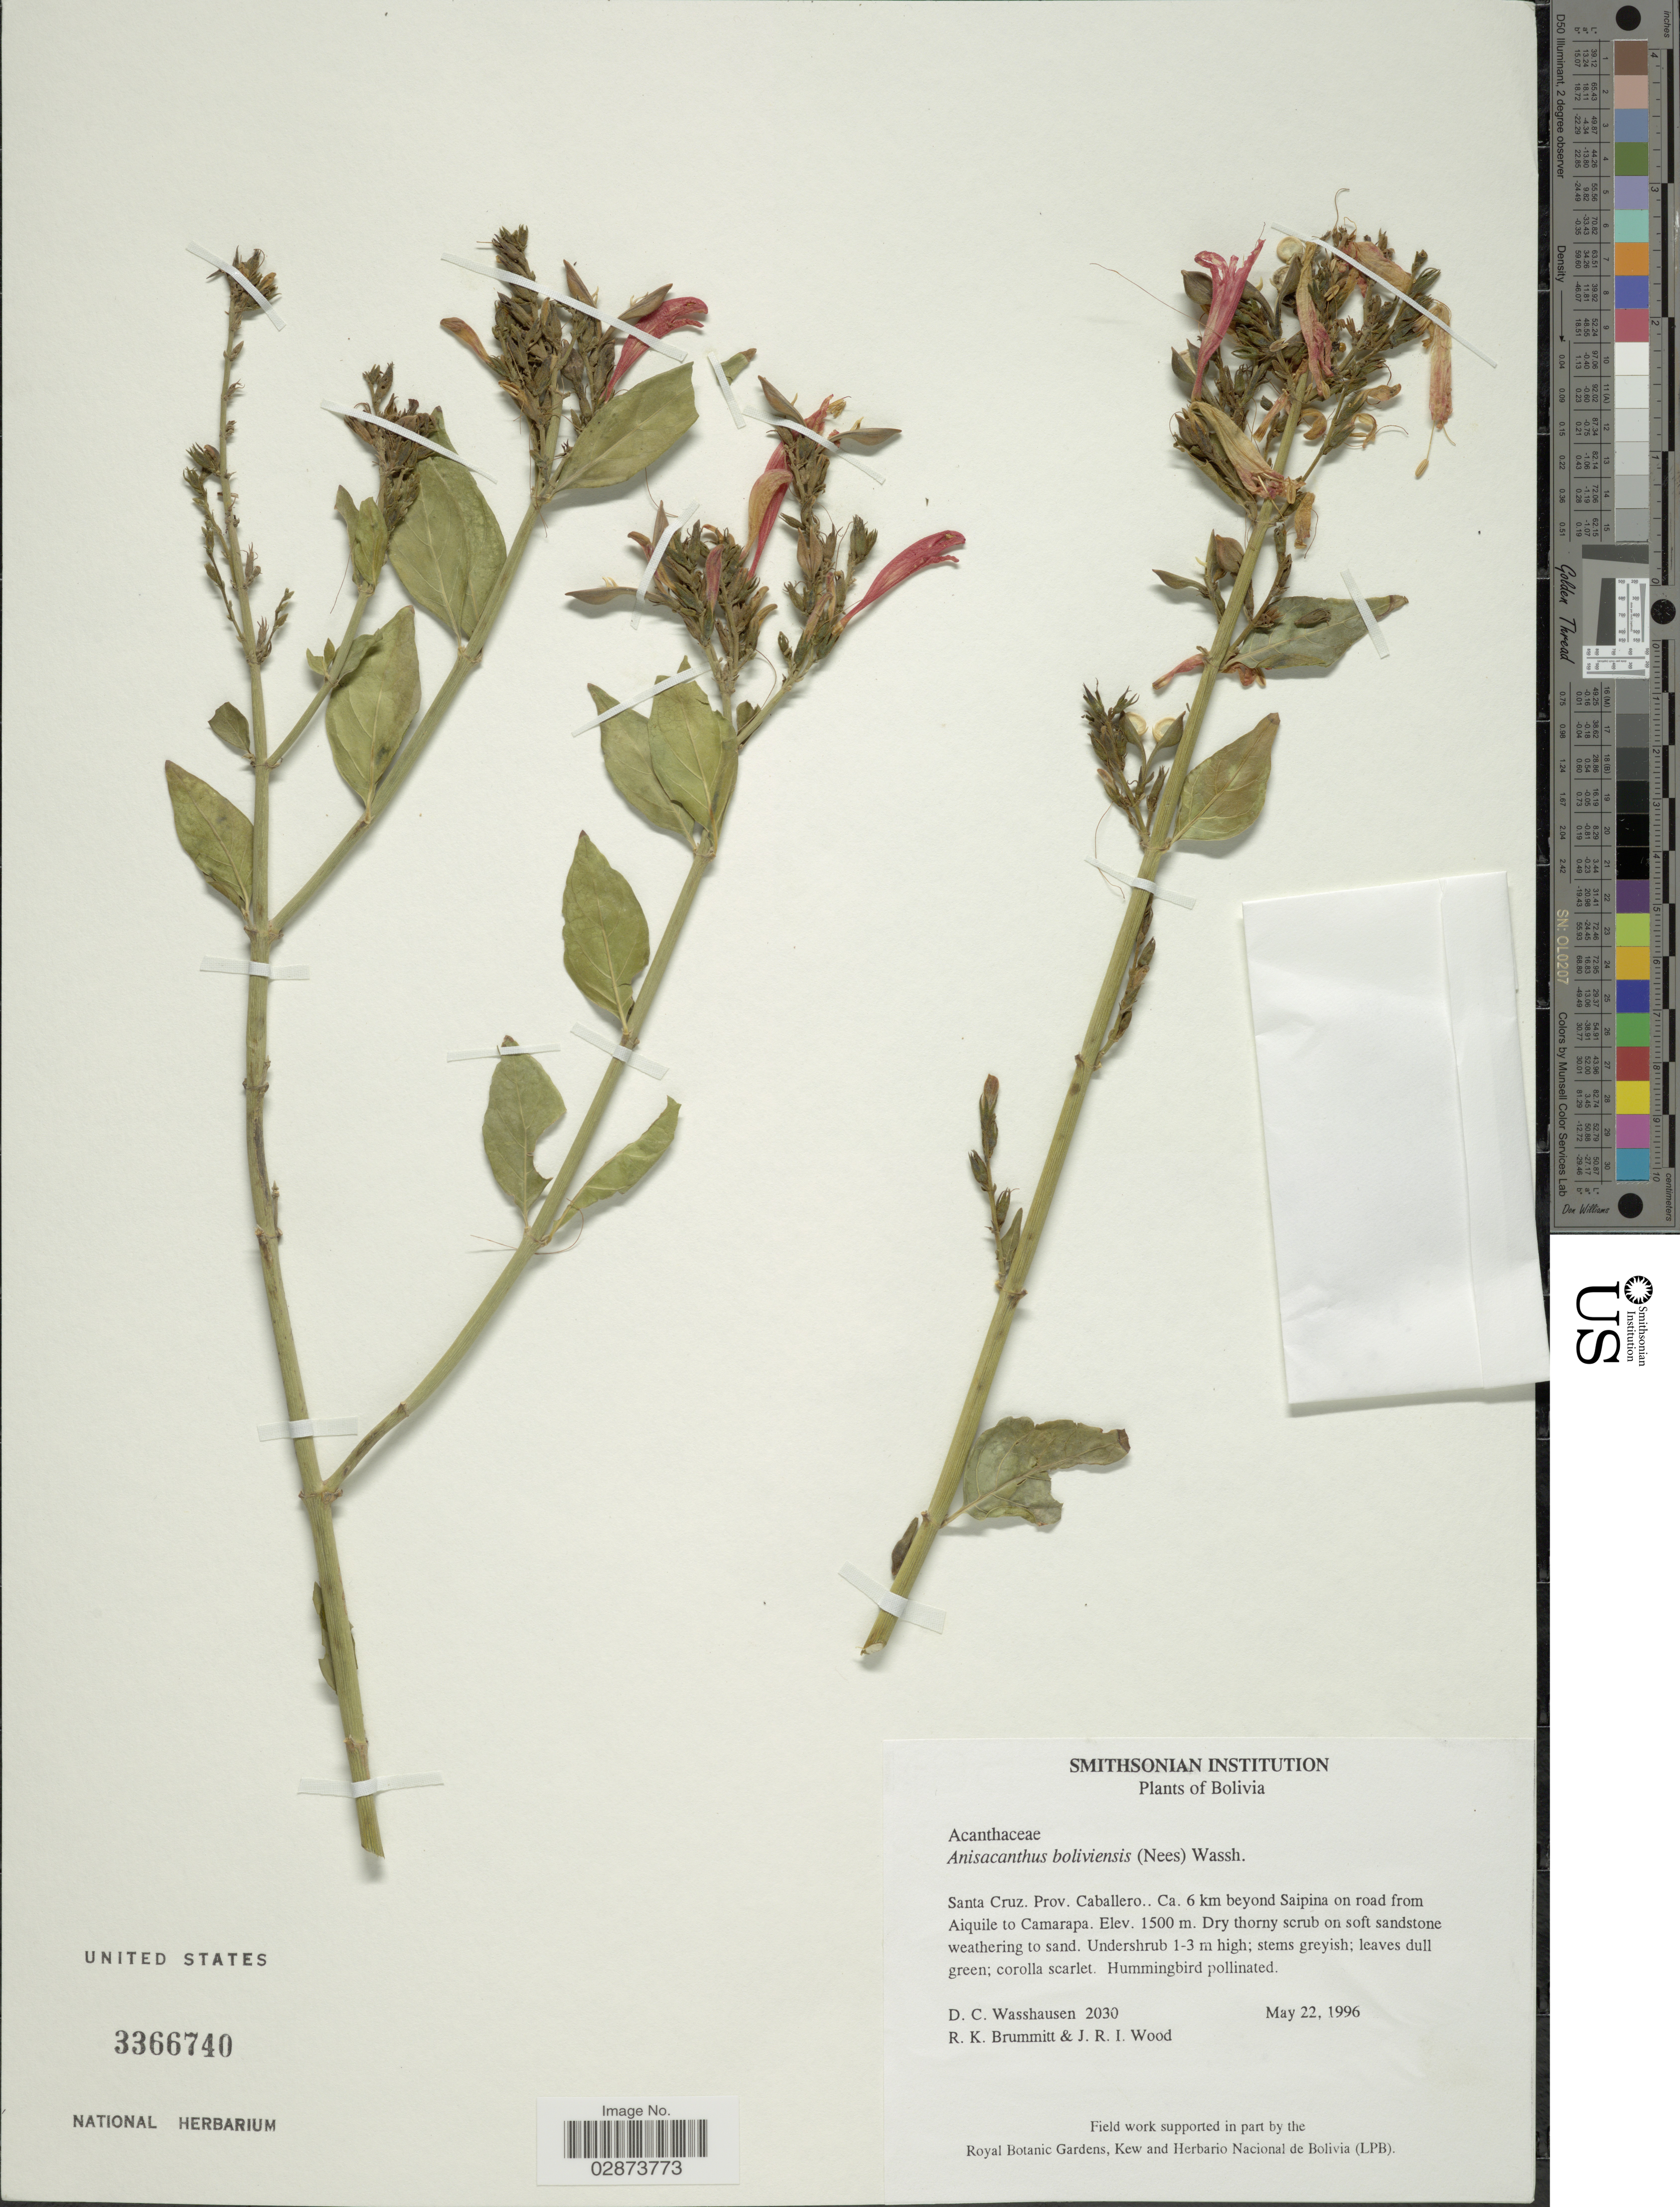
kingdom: Plantae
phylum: Tracheophyta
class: Magnoliopsida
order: Lamiales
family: Acanthaceae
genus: Thyrsacanthus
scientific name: Thyrsacanthus boliviensis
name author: (Nees) A.L.A. Côrtes & Rapini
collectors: D. C. Wasshausen, R. Brummitt & J. R. I. Wood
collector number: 2030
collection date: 1996-05-22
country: Bolivia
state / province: Santa Cruz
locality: Prov. Caballero. Ca. 6 km beyond Saipina on road from Aiquile to Camarapa.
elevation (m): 1500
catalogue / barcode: US 3366740